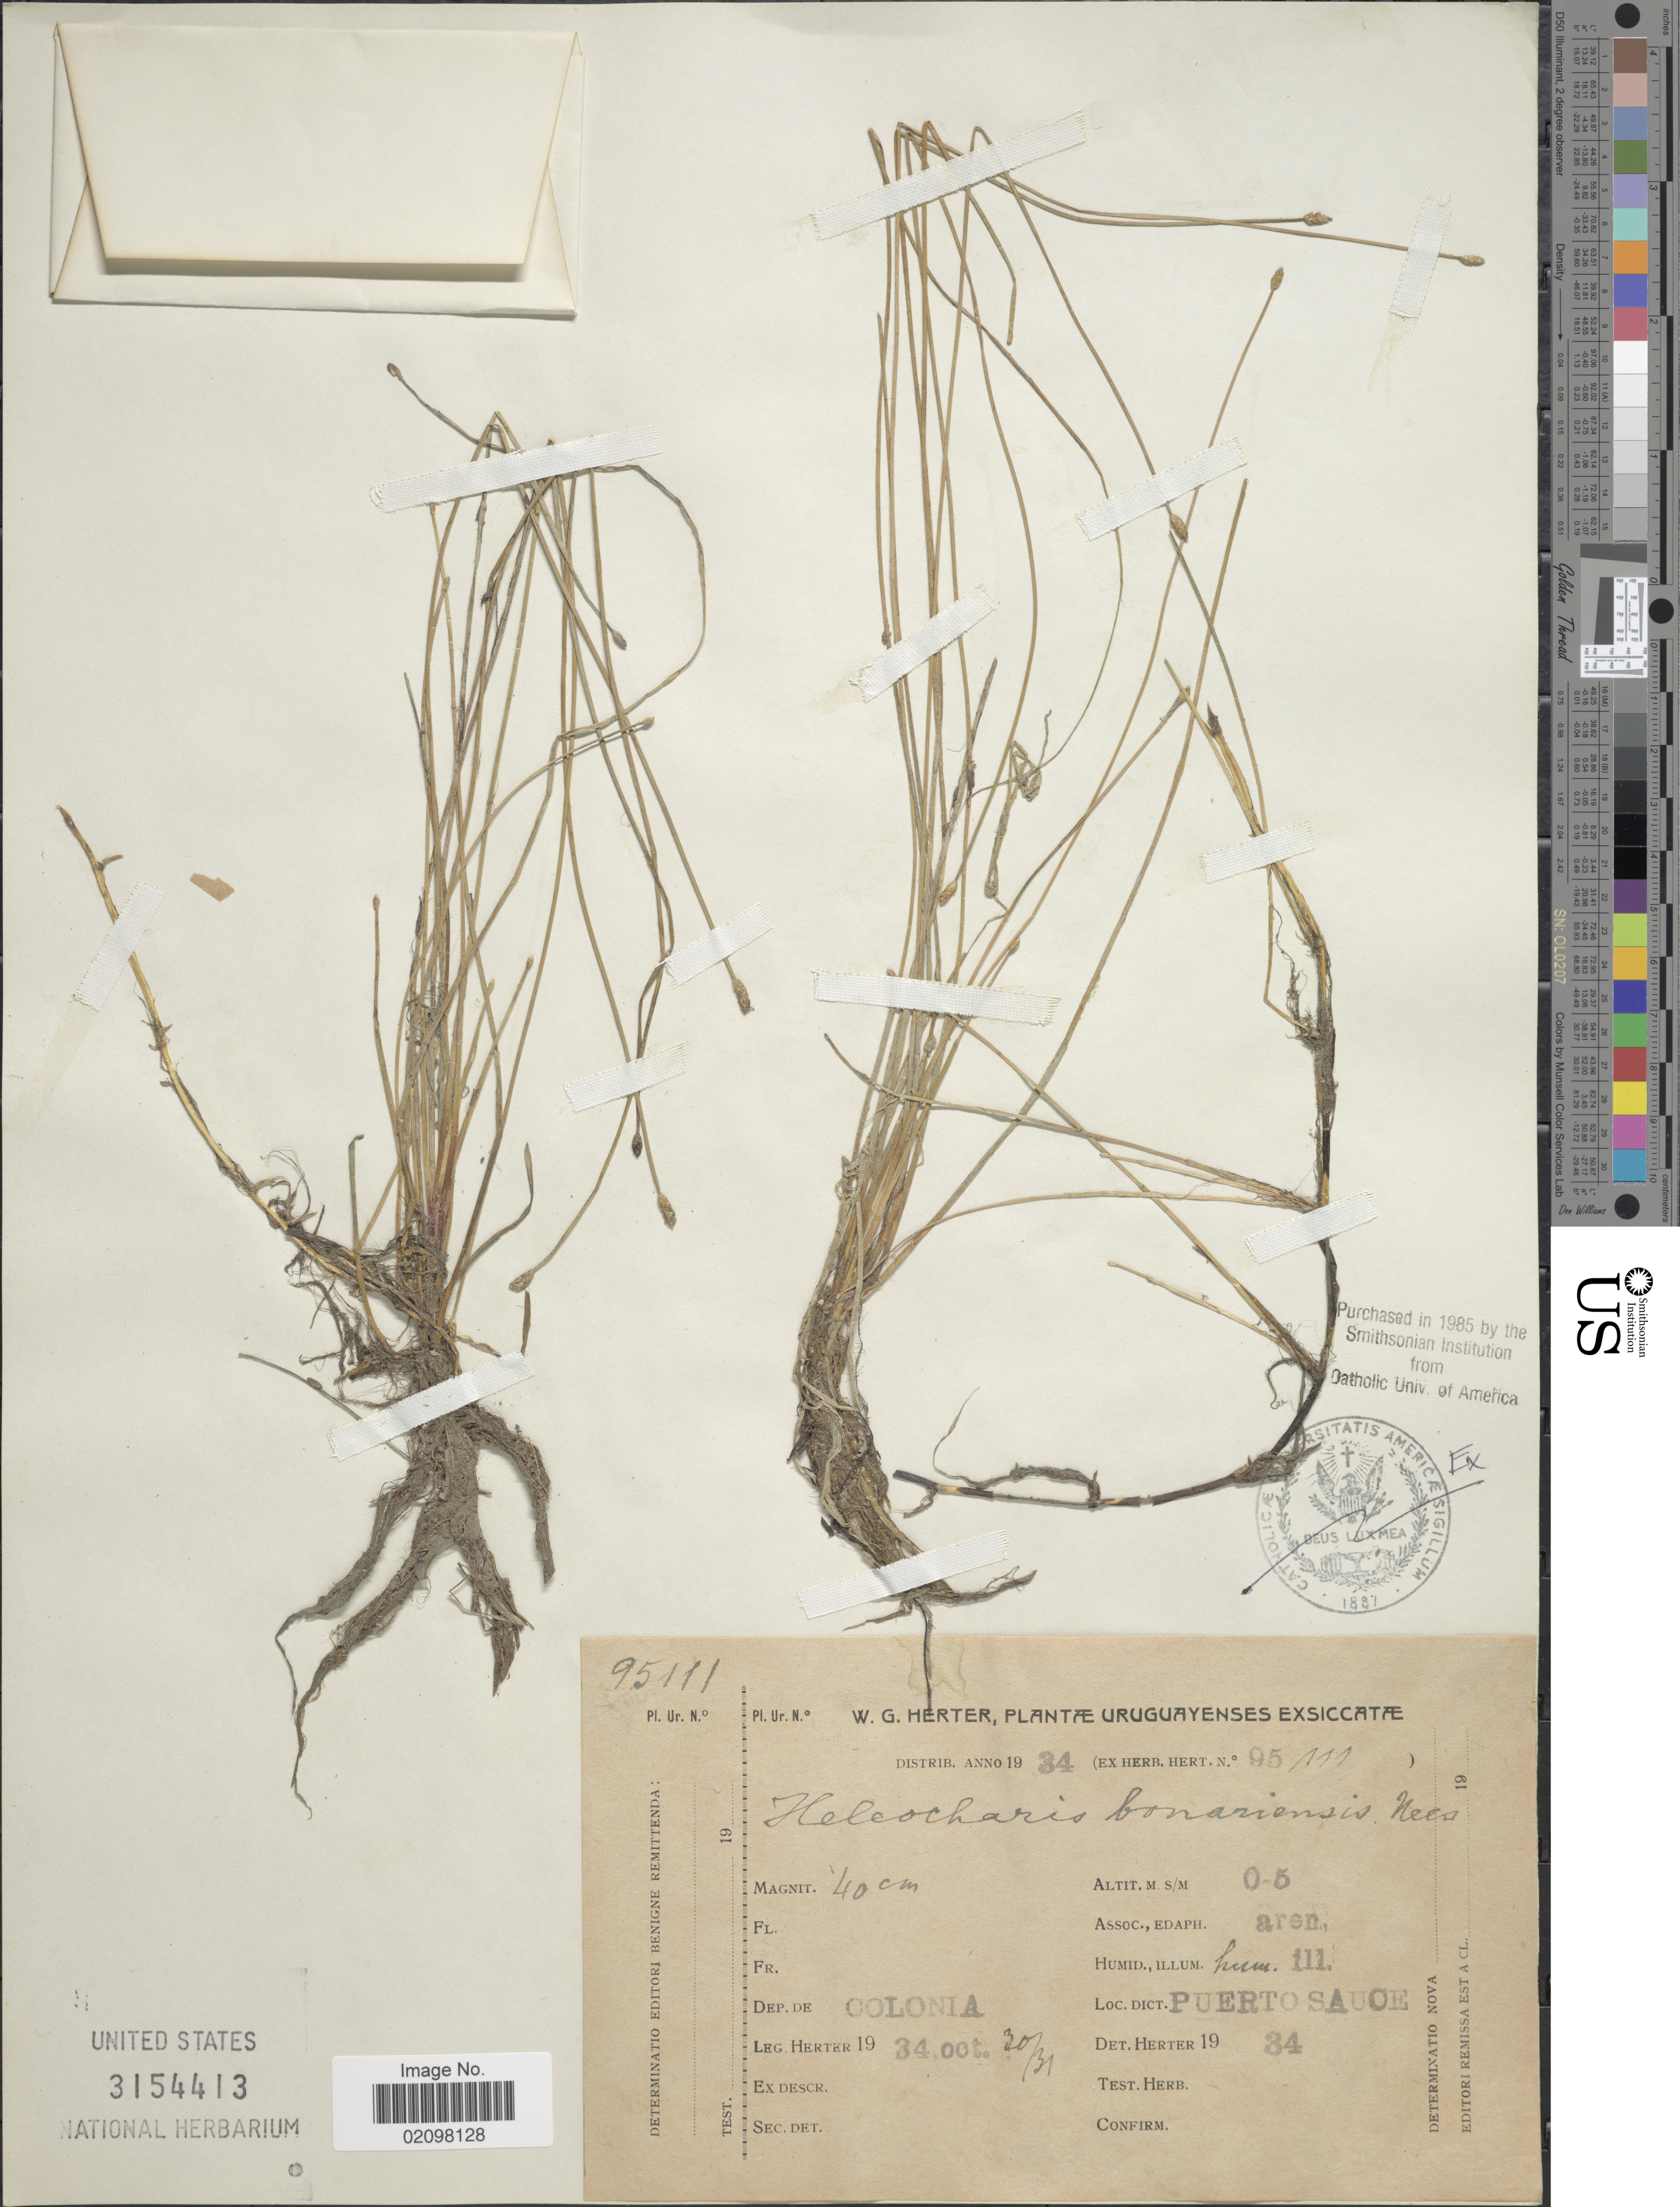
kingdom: Plantae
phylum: Tracheophyta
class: Liliopsida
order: Poales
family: Cyperaceae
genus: Eleocharis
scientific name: Eleocharis bonariensis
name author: Nees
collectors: W. G. Herter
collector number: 95111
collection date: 1934-10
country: Uruguay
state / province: Colonia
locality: Dict. Puerto Sauoe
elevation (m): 0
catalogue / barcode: US 3154413